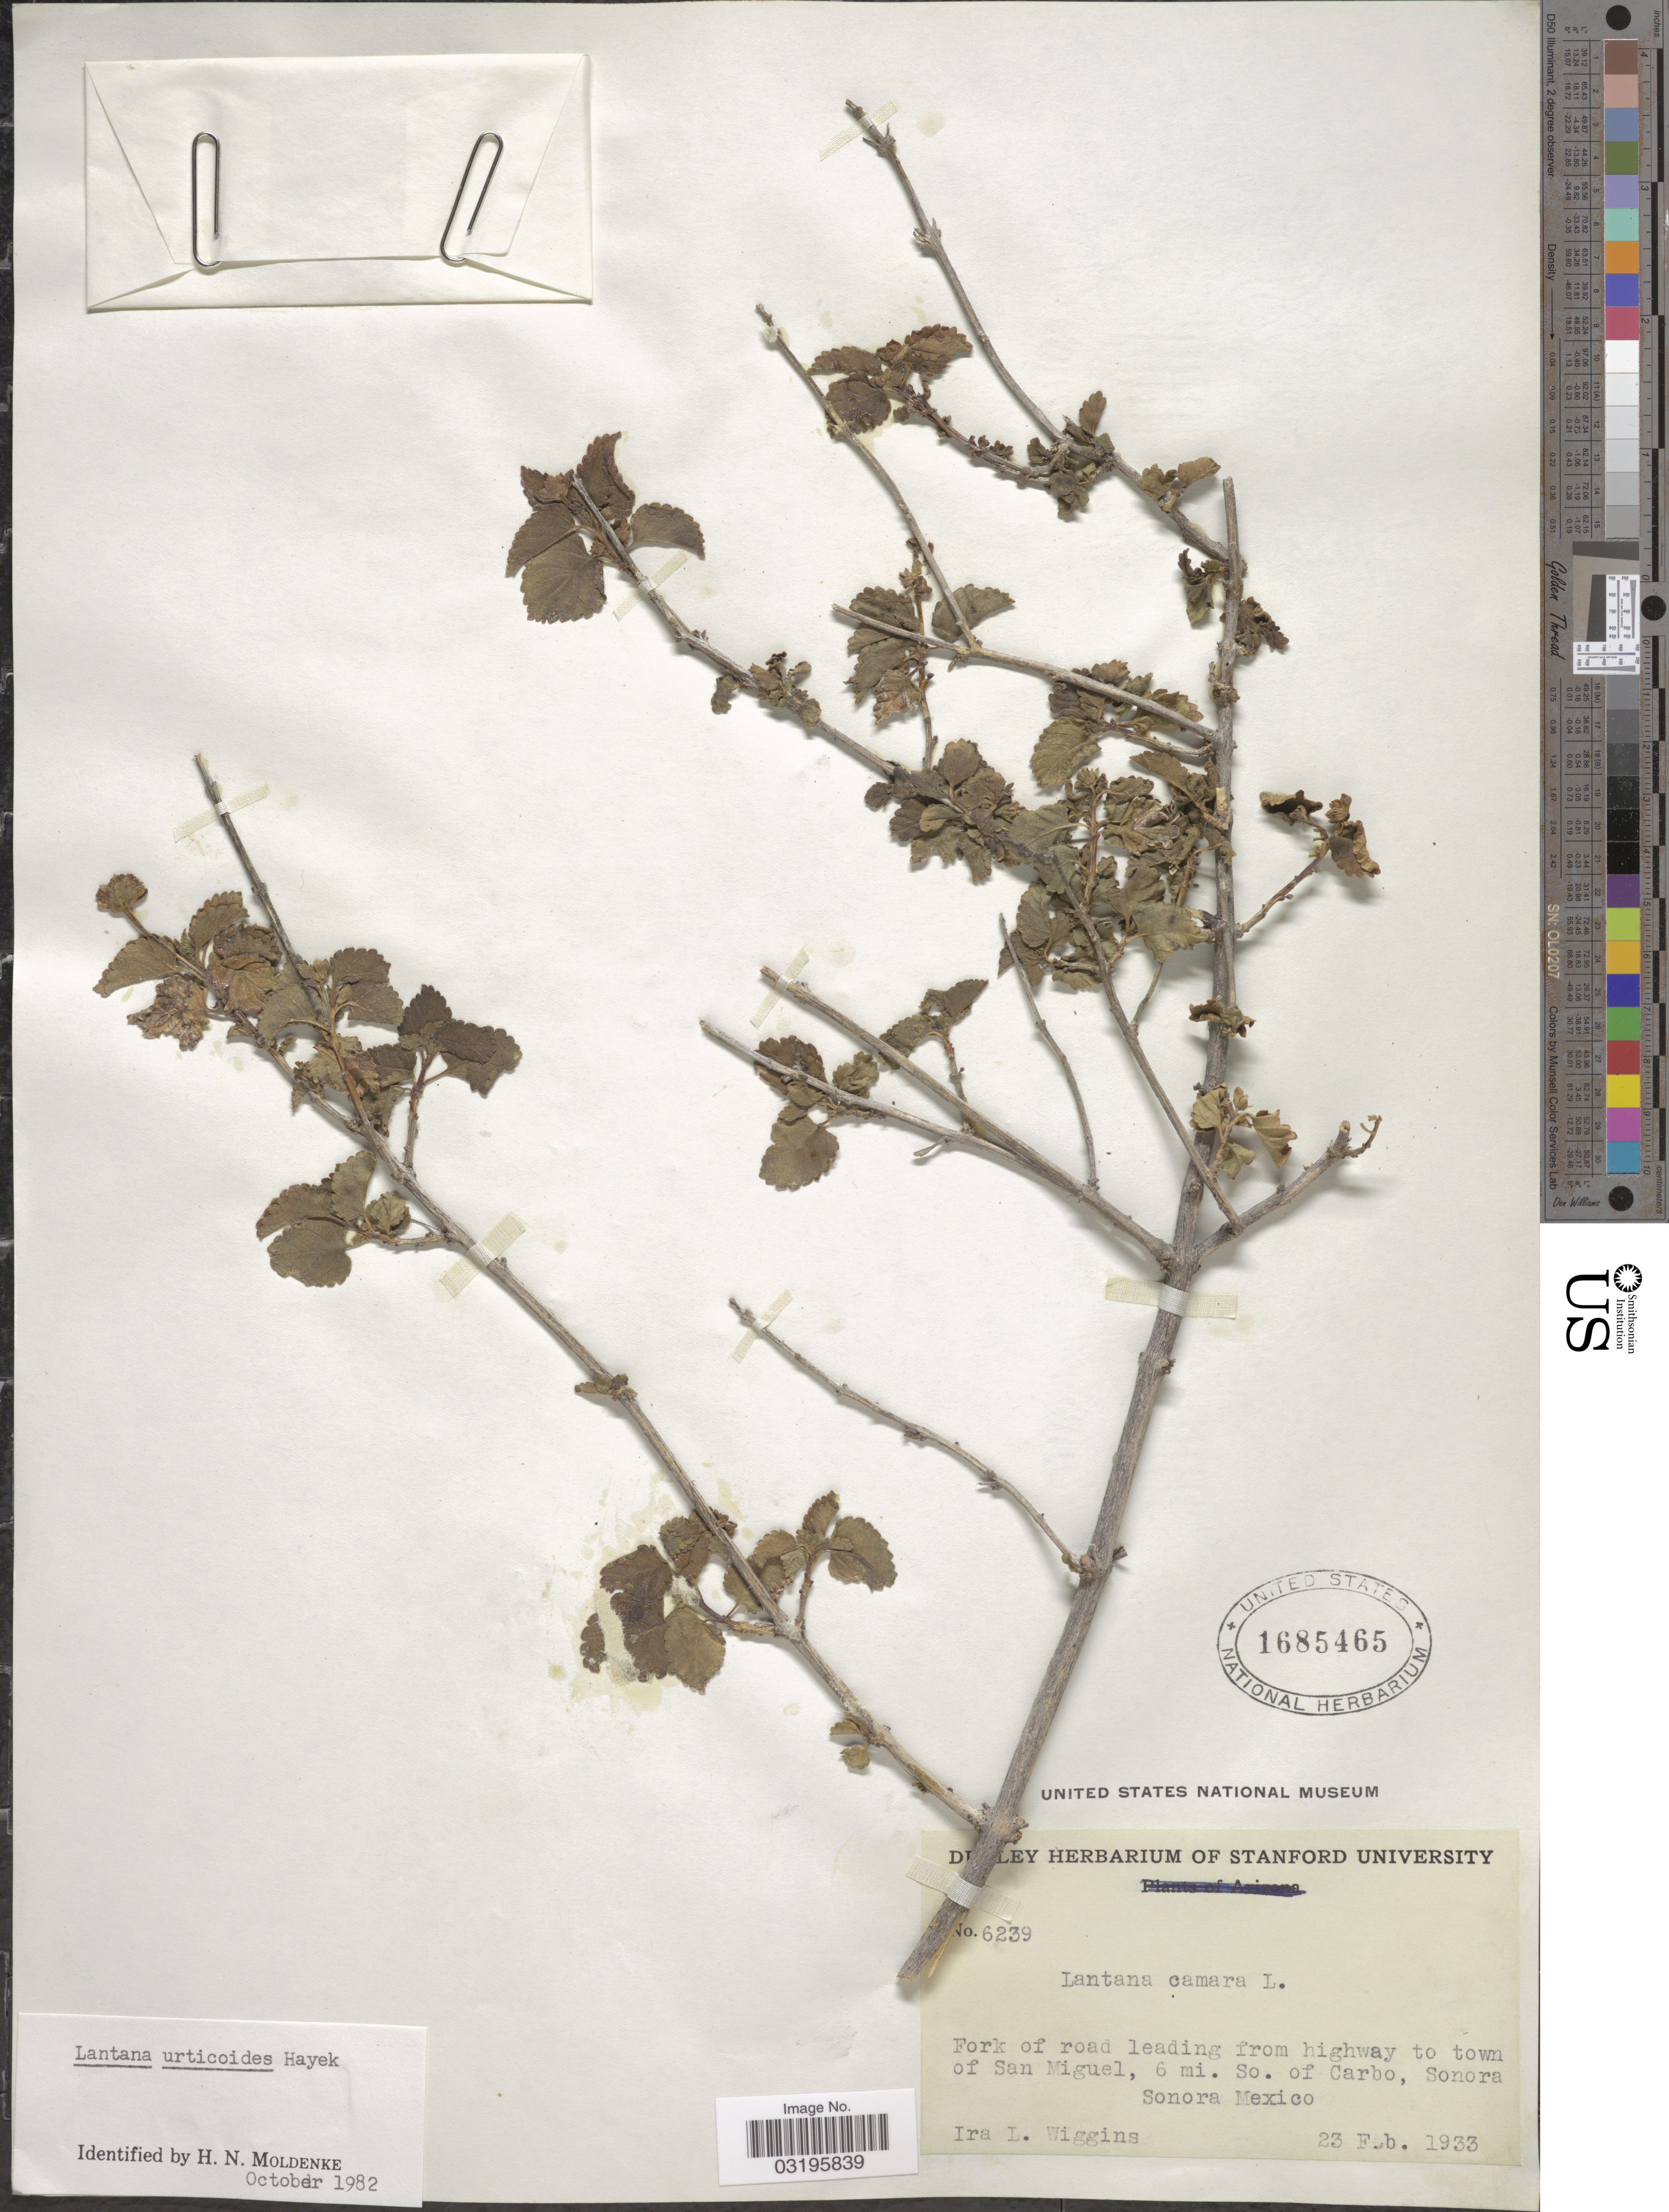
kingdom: Plantae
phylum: Tracheophyta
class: Magnoliopsida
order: Lamiales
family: Verbenaceae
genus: Lantana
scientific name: Lantana urticoides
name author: Hayek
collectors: I. L. Wiggins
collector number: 6239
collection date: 1933-02-23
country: Mexico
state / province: Sonora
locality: Fork of road leading from highway to town of San Miguel, 6 mi So. of Carbo, Sonora.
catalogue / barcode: US 1685465